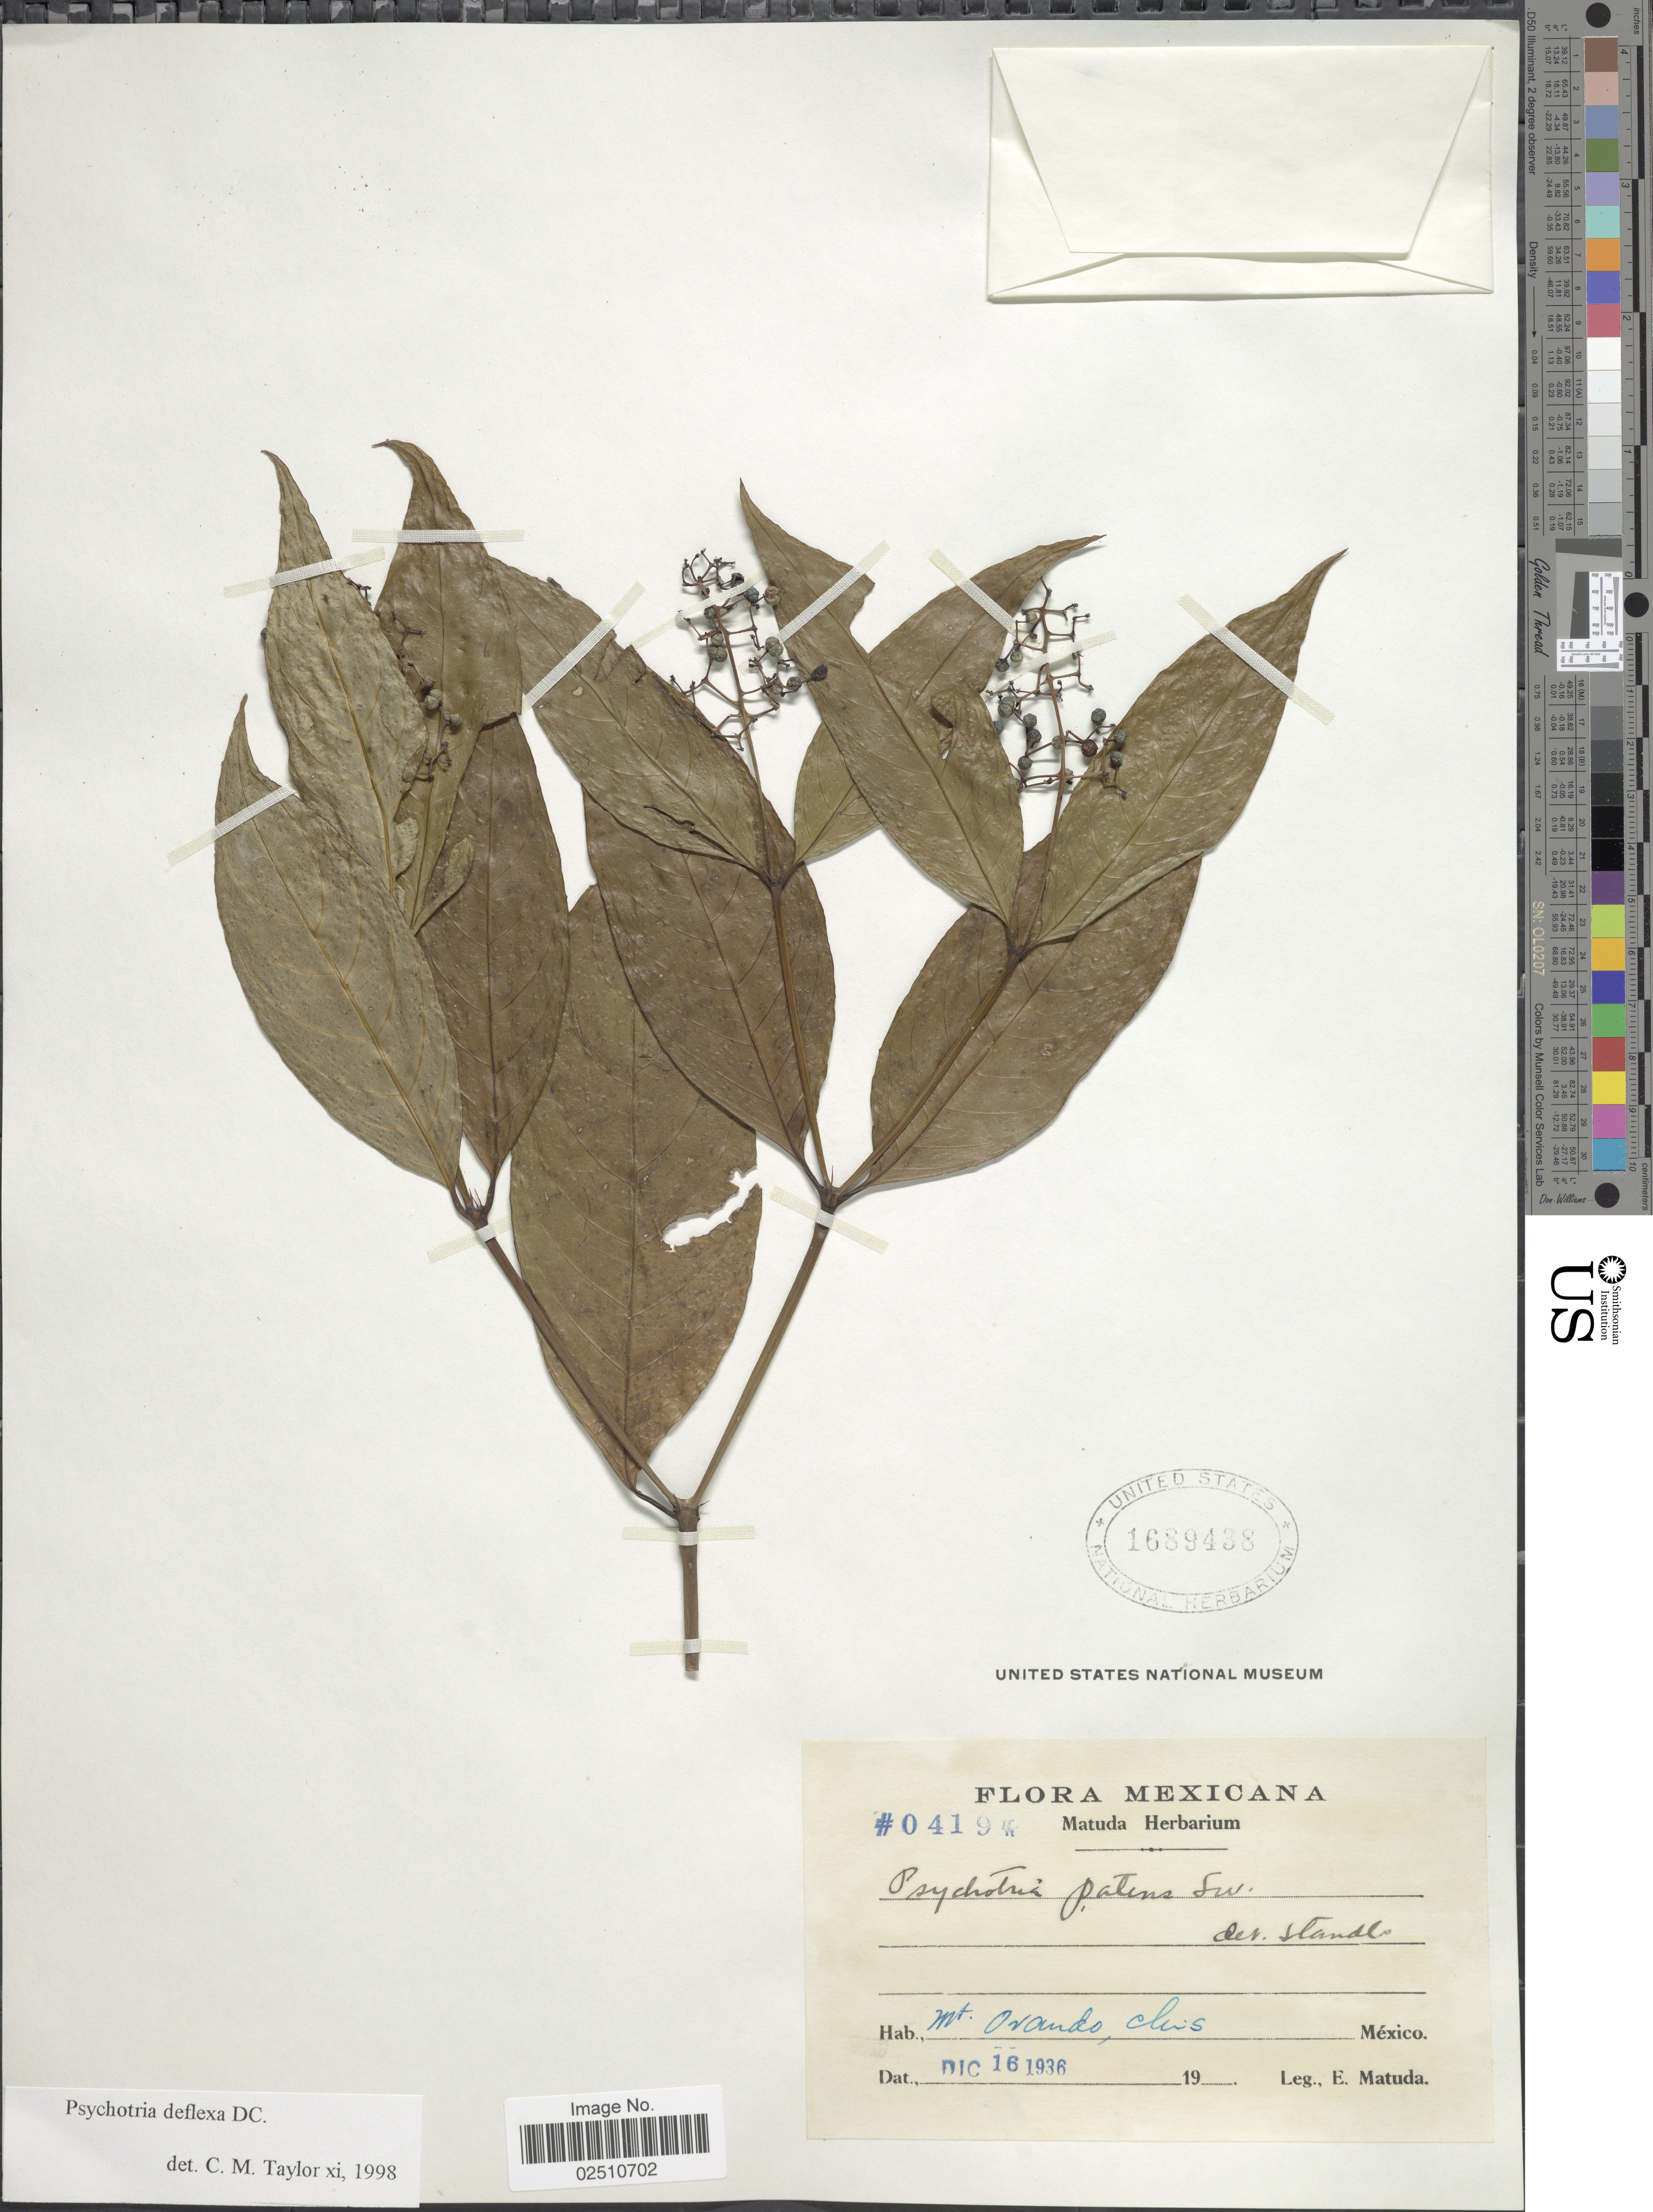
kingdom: Plantae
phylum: Tracheophyta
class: Magnoliopsida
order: Gentianales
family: Rubiaceae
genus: Psychotria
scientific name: Psychotria deflexa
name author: DC.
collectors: E. Matuda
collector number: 0419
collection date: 1936-12-16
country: Mexico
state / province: Chiapas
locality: Mt. Ovando, Chis.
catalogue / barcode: US 1689438